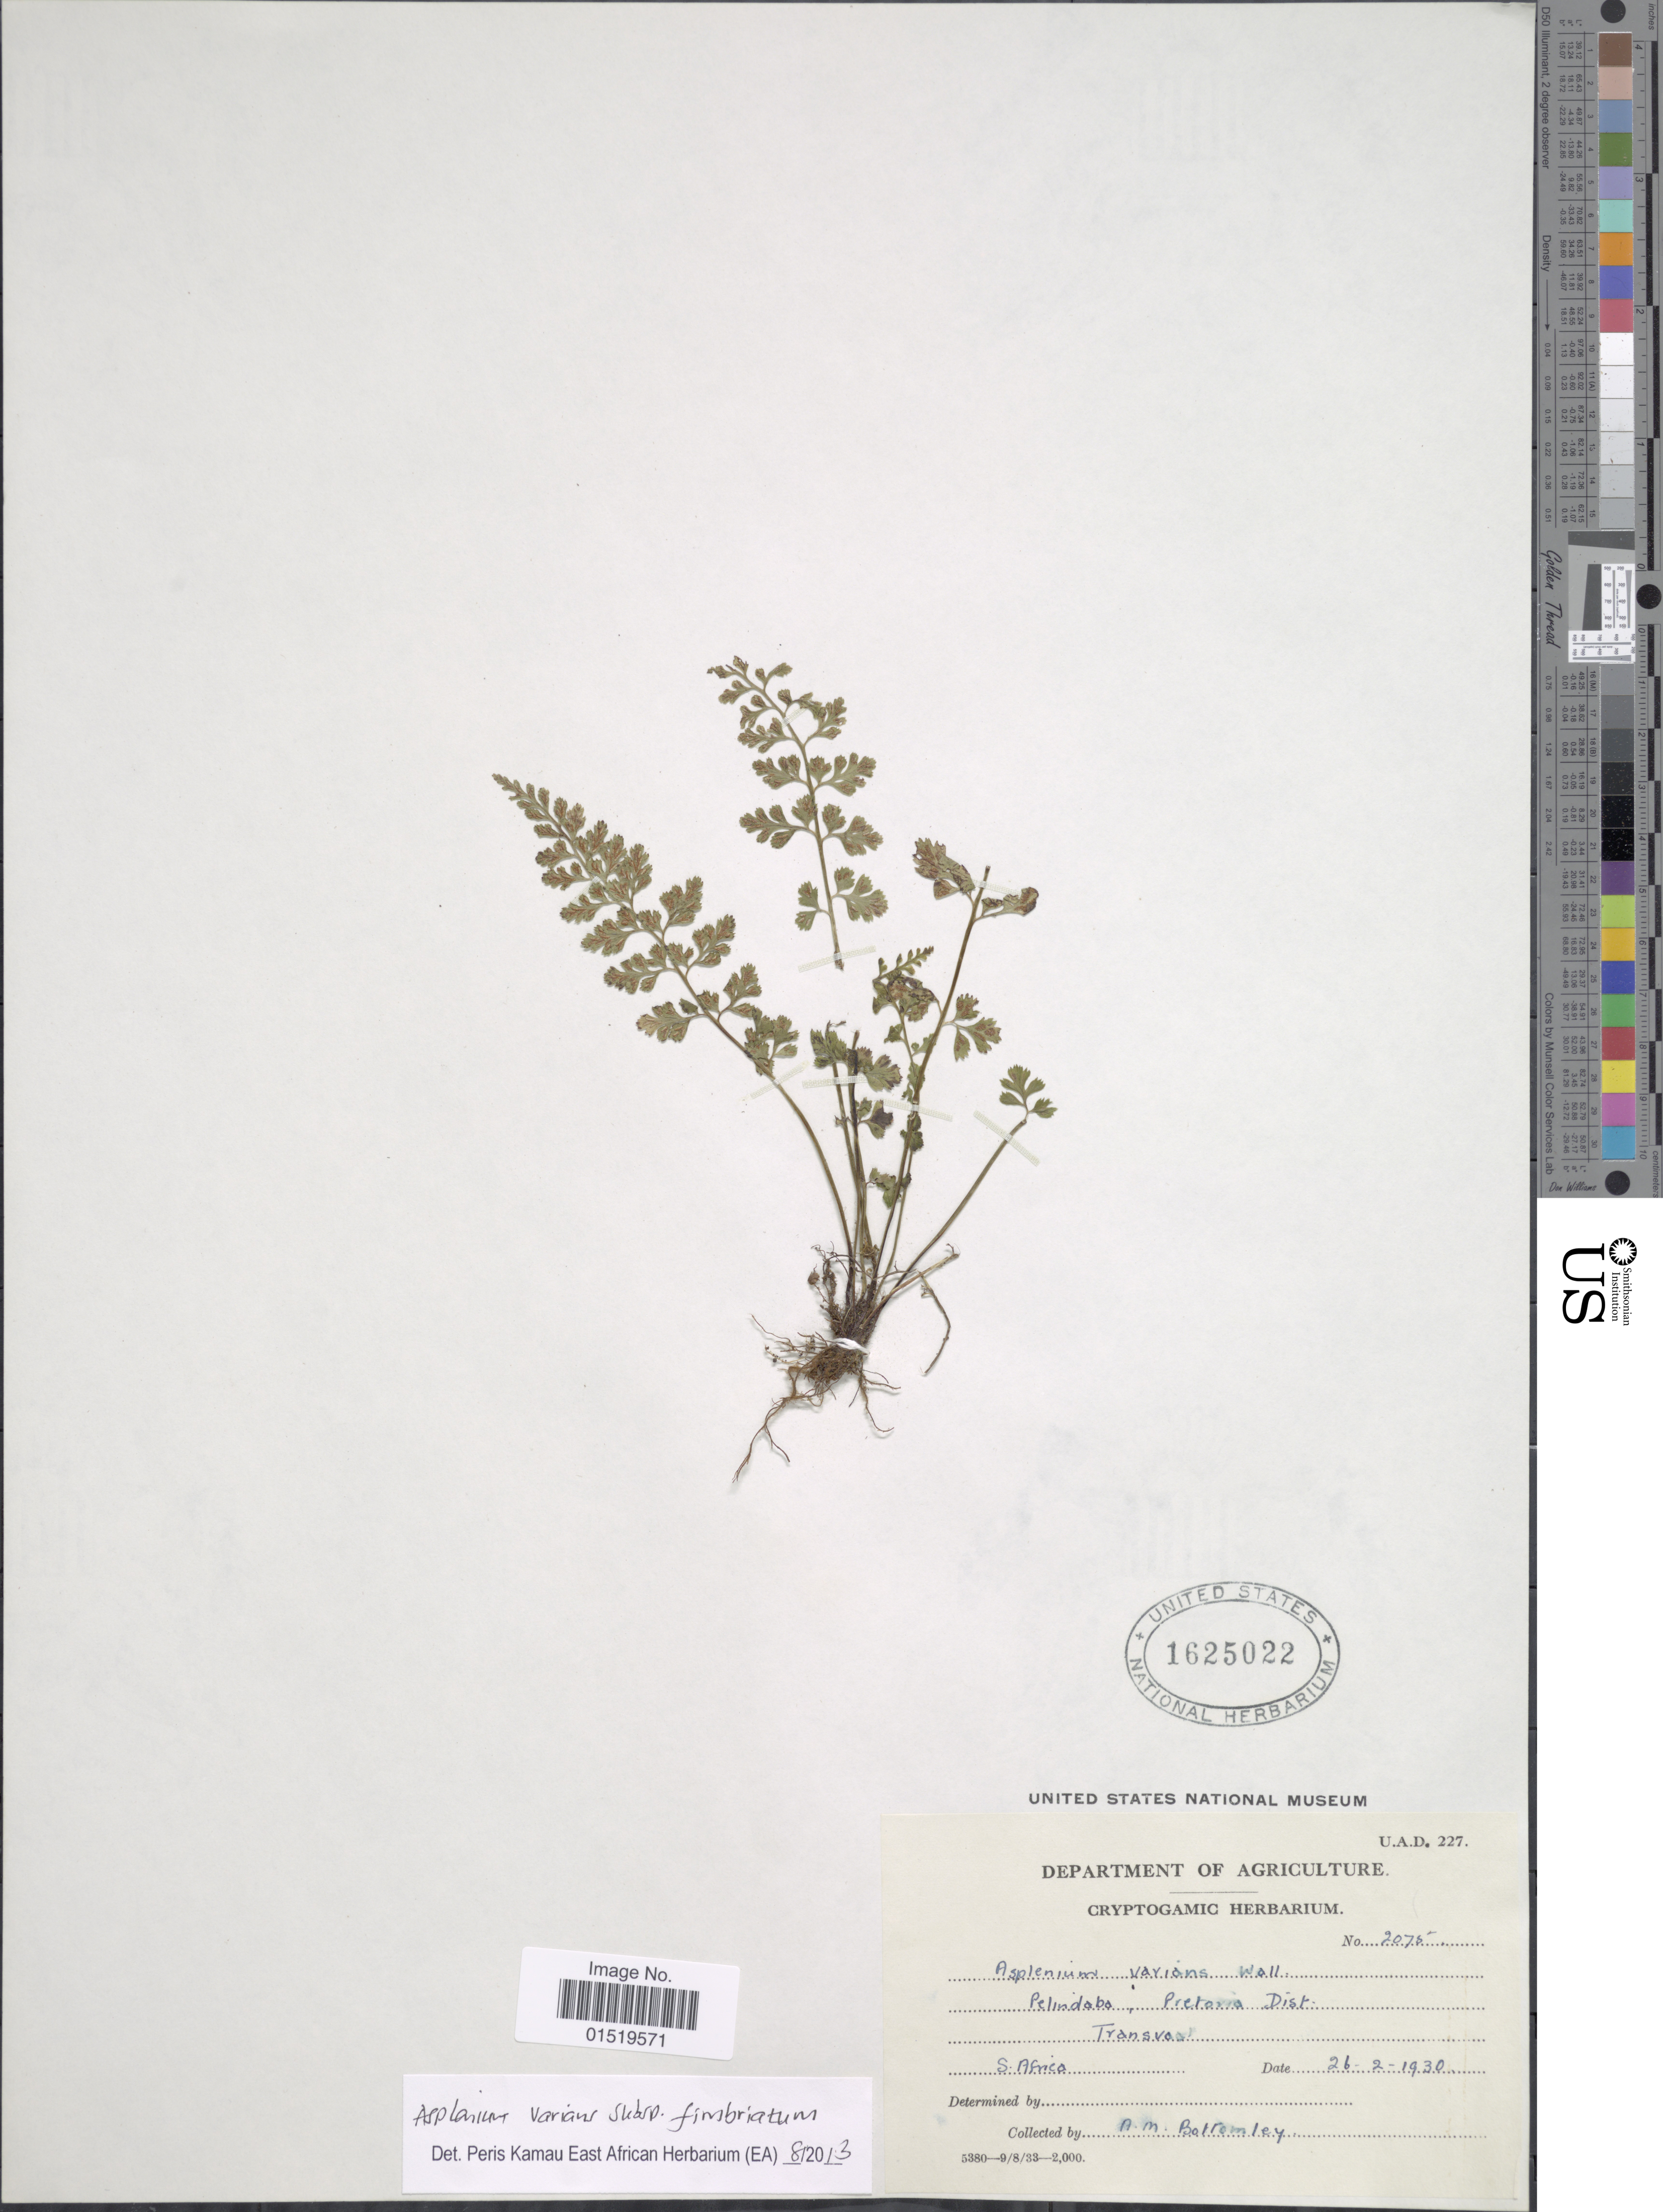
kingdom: Plantae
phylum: Tracheophyta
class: Polypodiopsida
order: Polypodiales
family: Aspleniaceae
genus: Asplenium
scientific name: Asplenium varians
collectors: A. Bottomley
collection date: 1930-02-26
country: South Africa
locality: Pelindaba, Pretavia Dist. Transvaal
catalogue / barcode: US 1625022